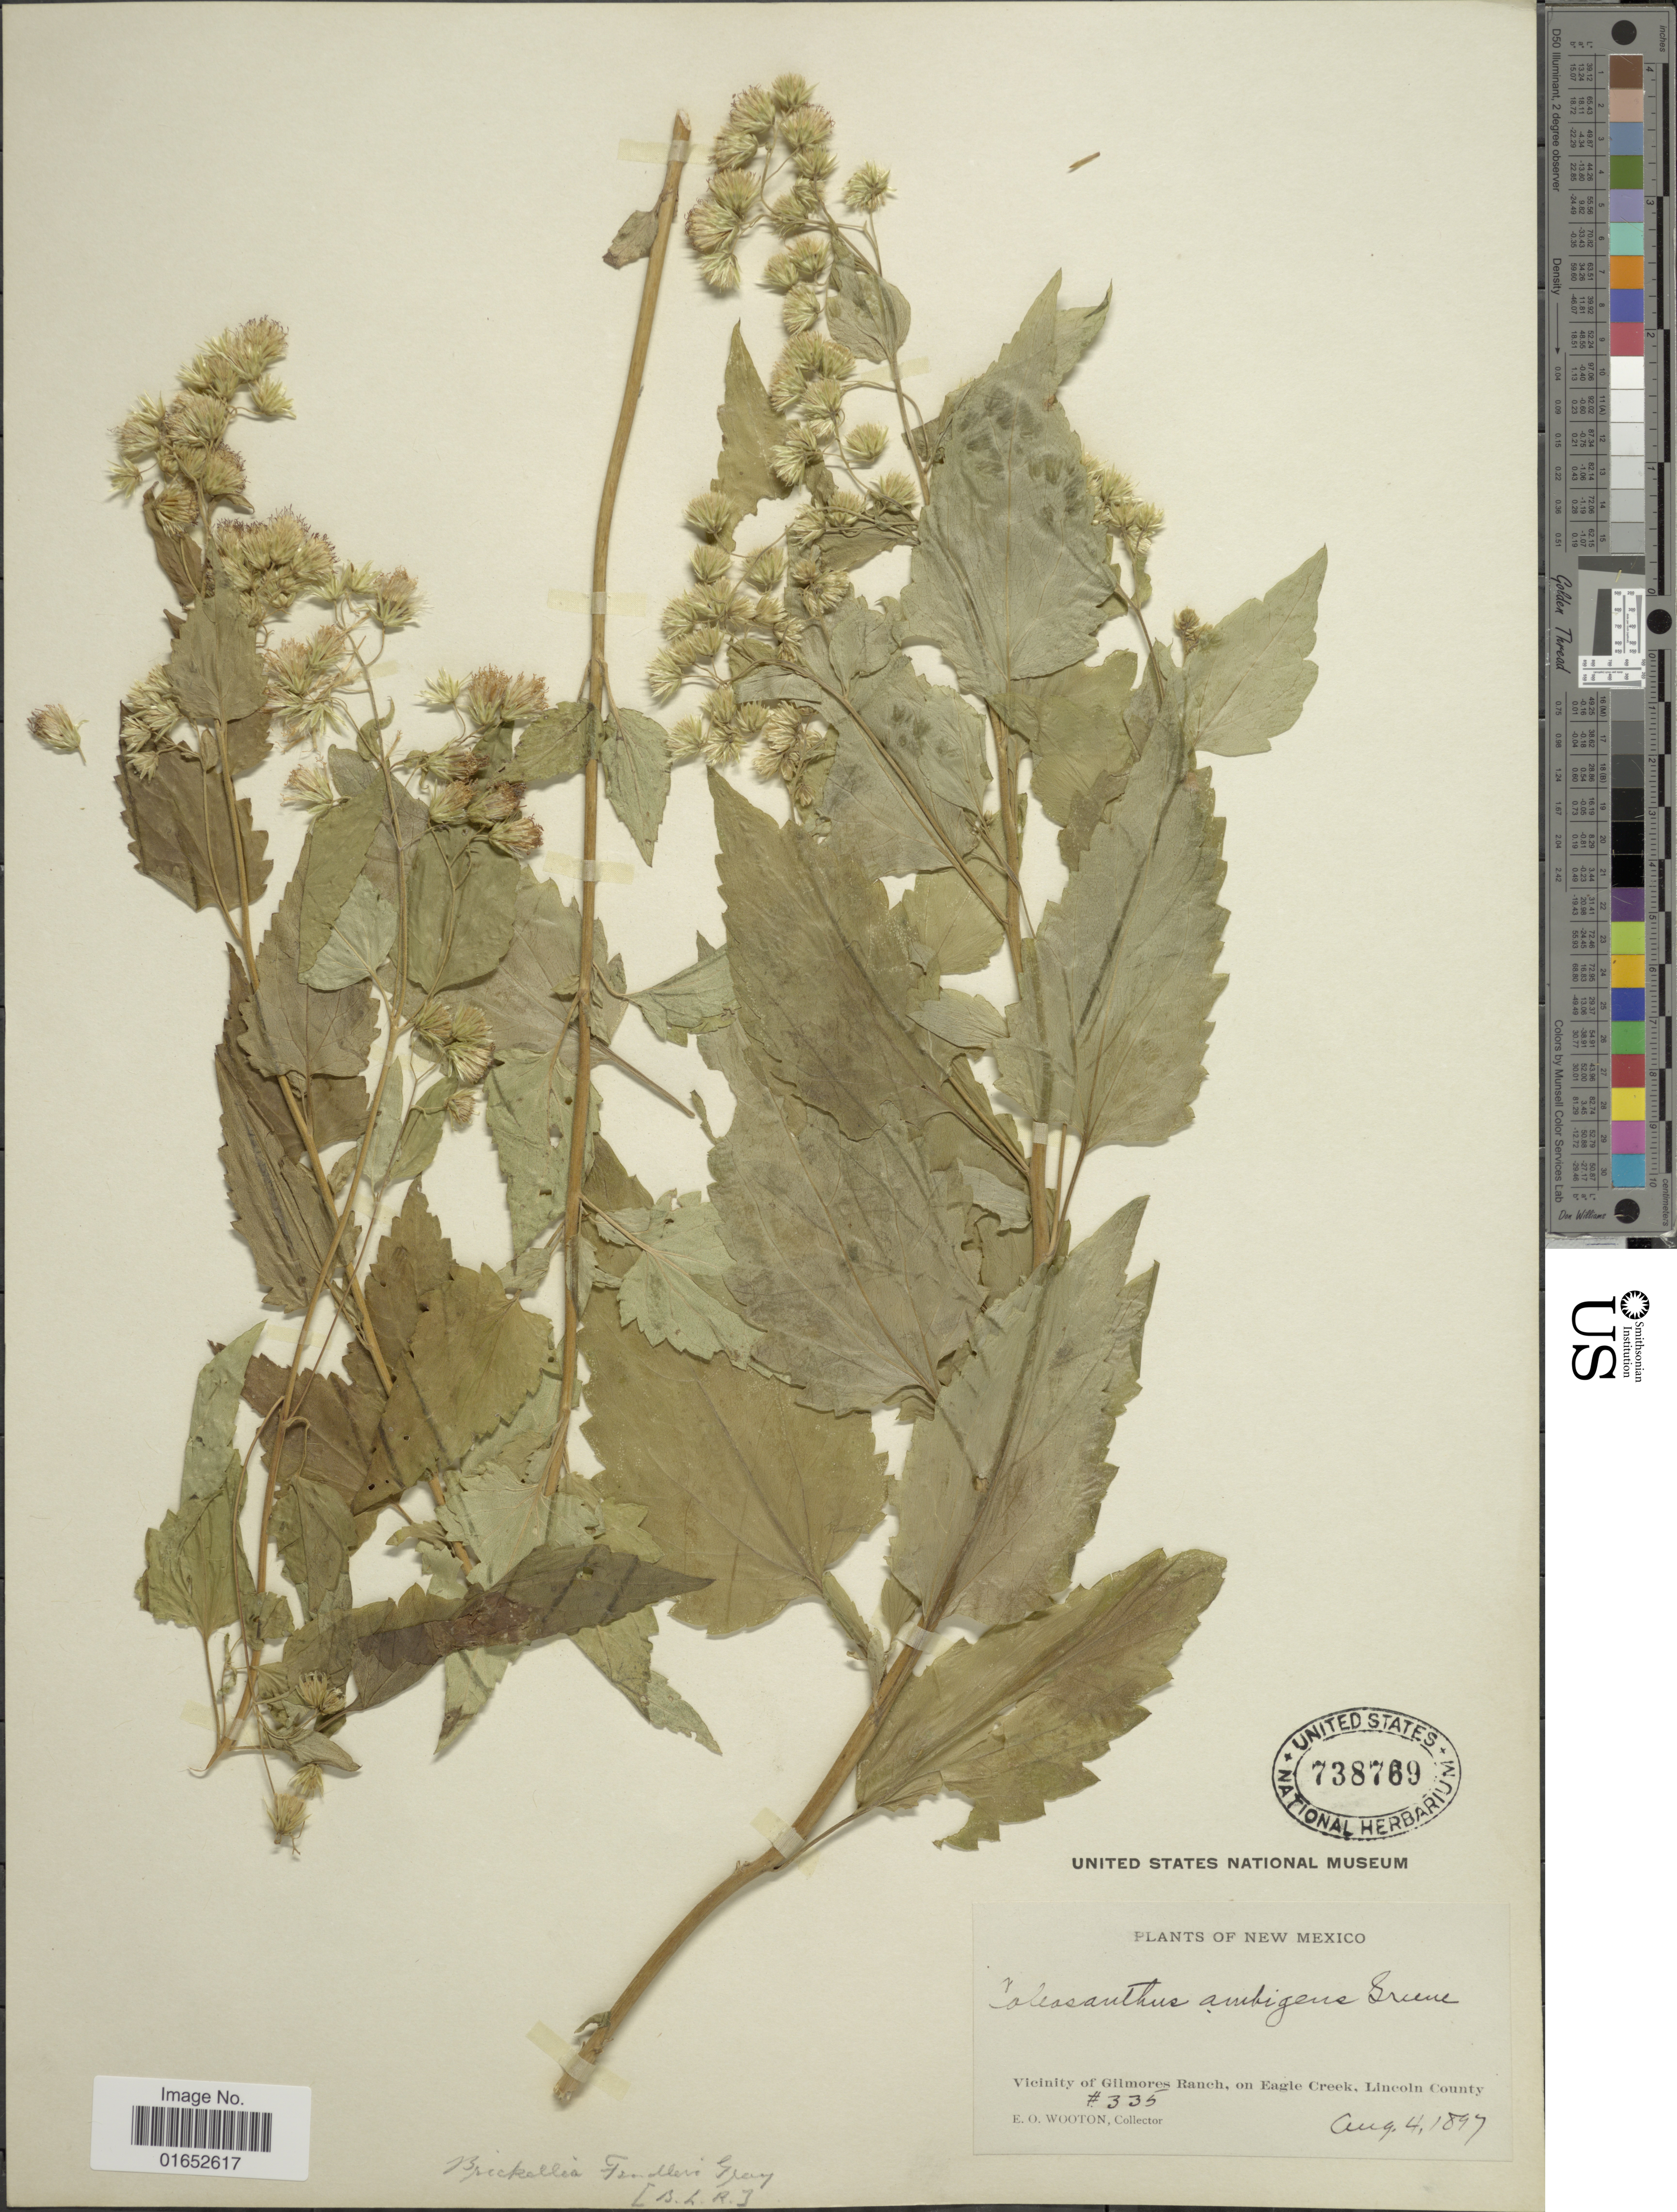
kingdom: Plantae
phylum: Tracheophyta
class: Magnoliopsida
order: Asterales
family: Asteraceae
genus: Brickelliastrum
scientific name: Brickelliastrum fendleri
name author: (A. Gray) R.M. King & H. Rob.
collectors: E. O. Wooton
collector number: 335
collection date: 1897-08-04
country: United States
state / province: New Mexico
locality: Vicinity of Gilmores Ranche, on Eagle Creek, Lincoln County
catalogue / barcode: US 738769